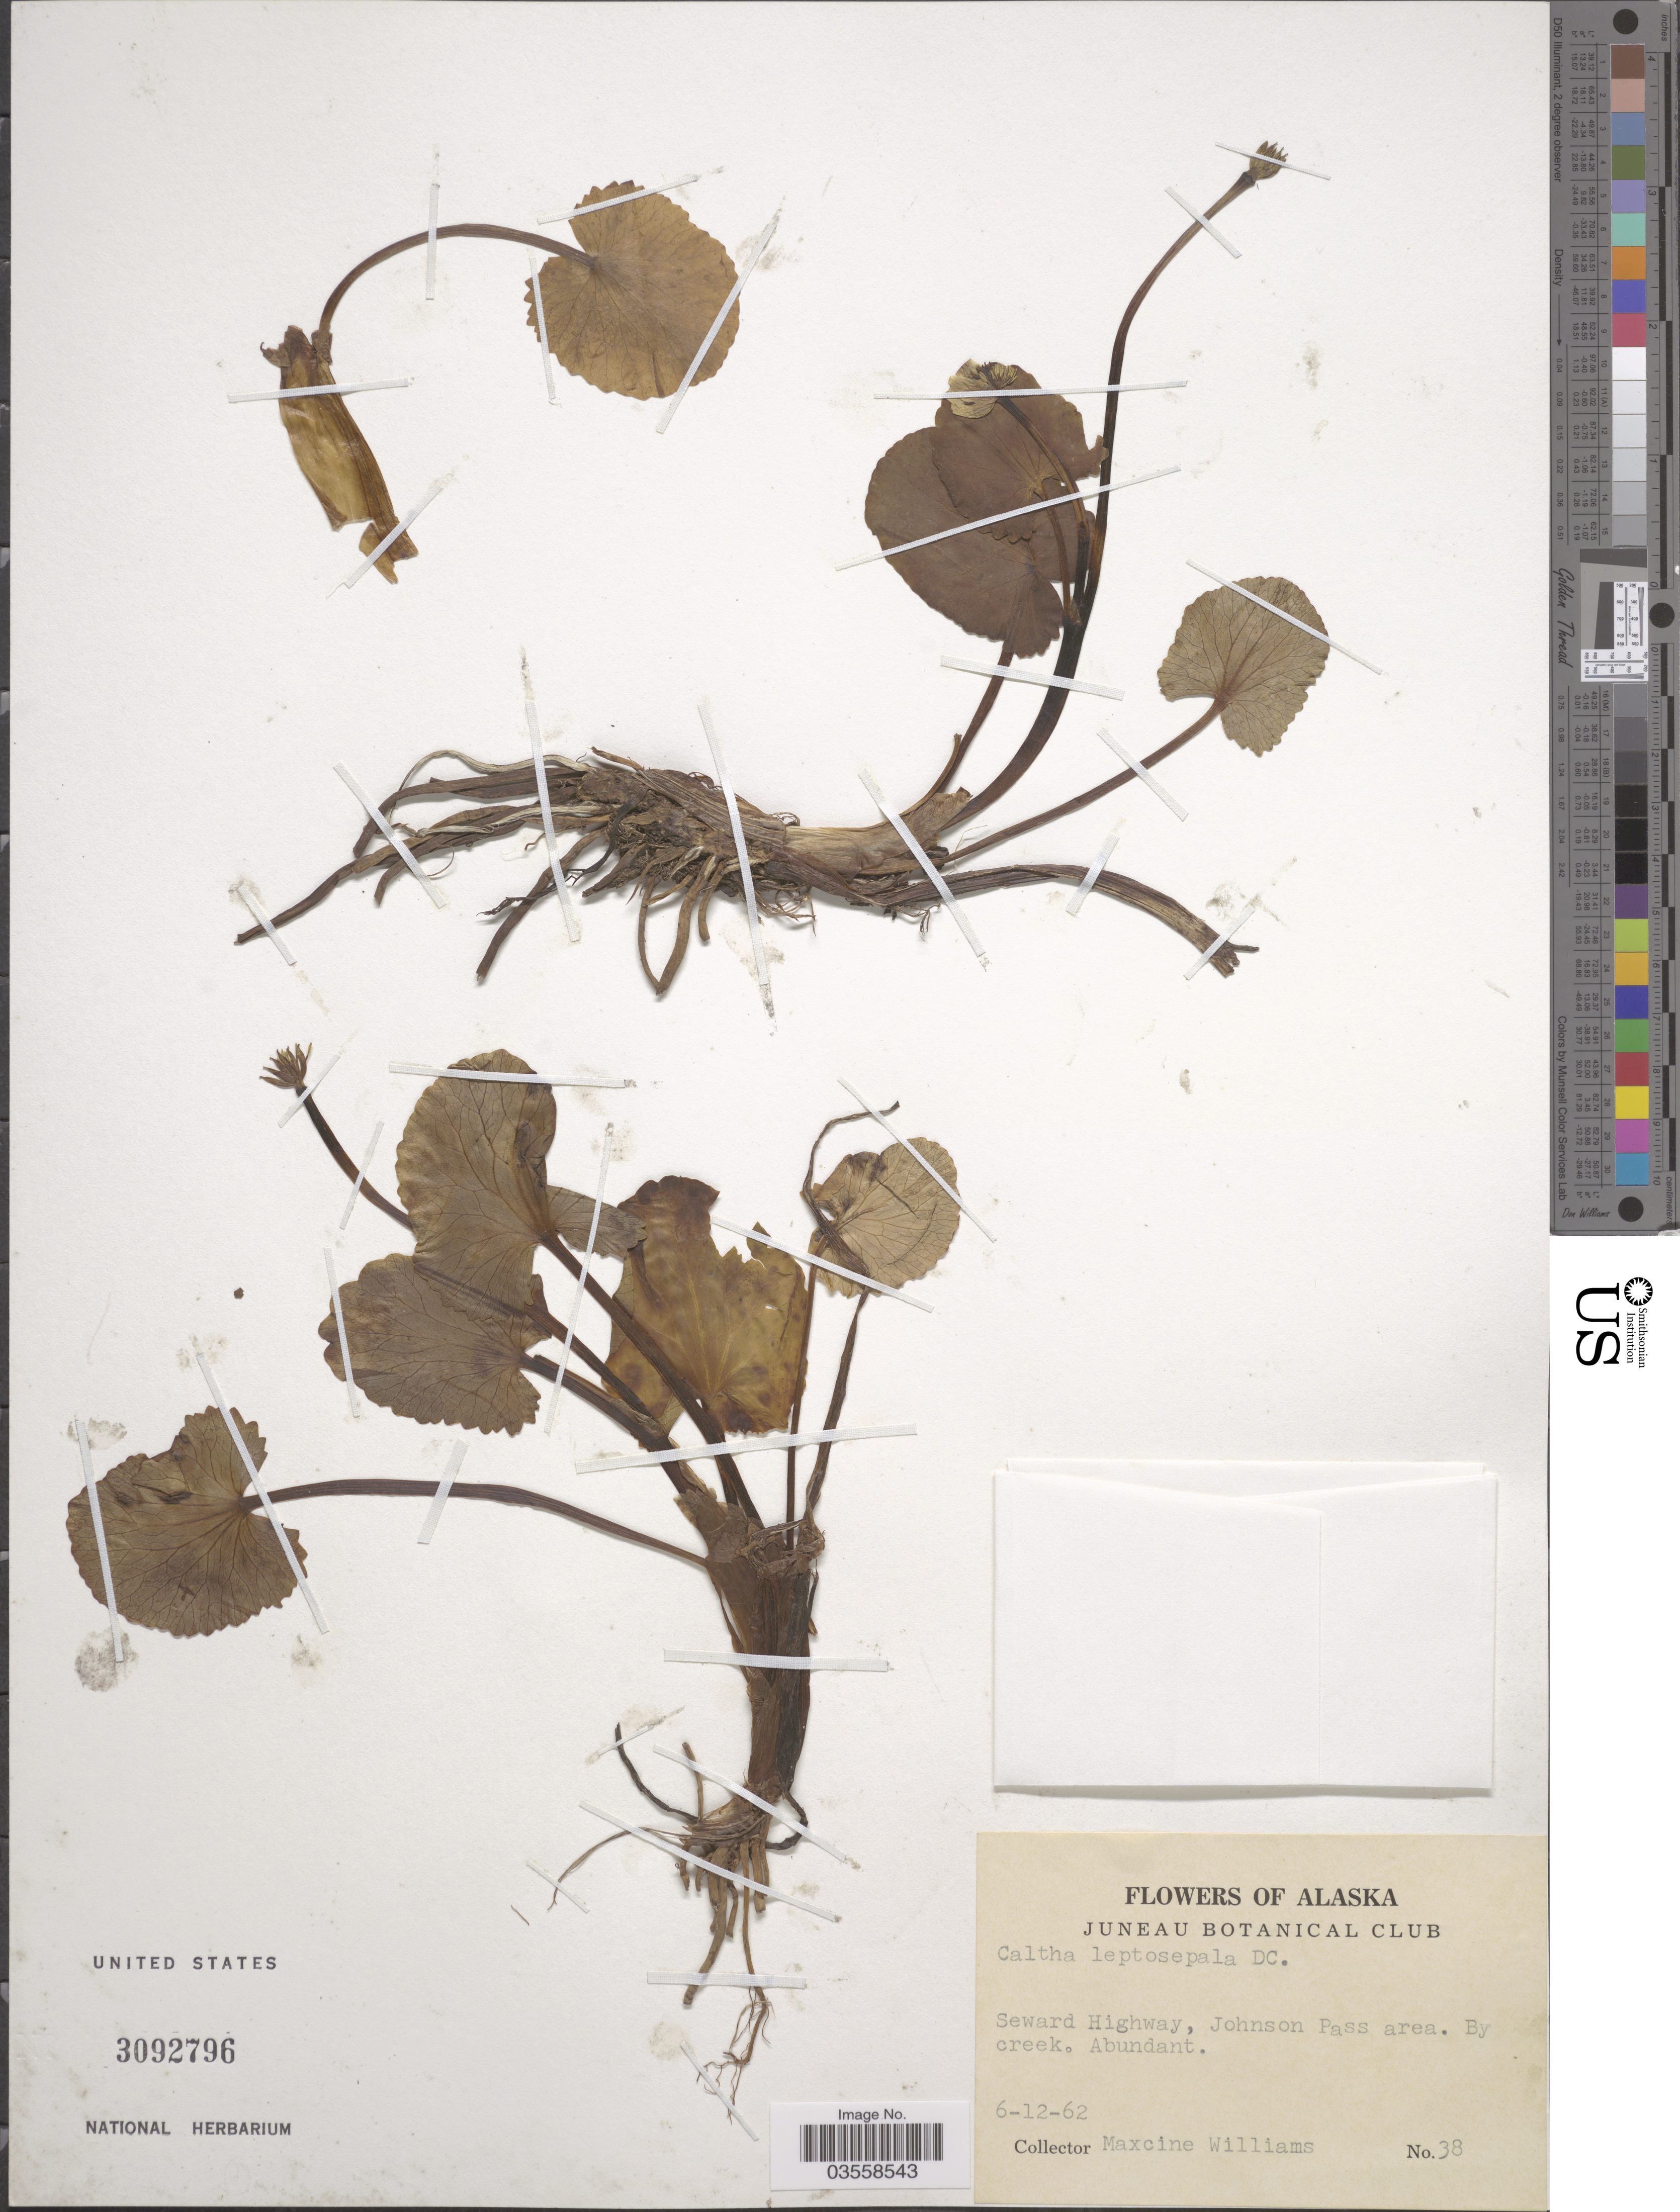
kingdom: Plantae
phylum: Tracheophyta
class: Magnoliopsida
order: Ranunculales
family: Ranunculaceae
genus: Caltha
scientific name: Caltha leptosepala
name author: DC.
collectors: M. Williams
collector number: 38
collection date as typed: Transcribed d/m/y: 12/6/62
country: United States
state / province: Alaska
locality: Seward Highway, Johnson Pass area. By creek.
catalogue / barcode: US 3092796